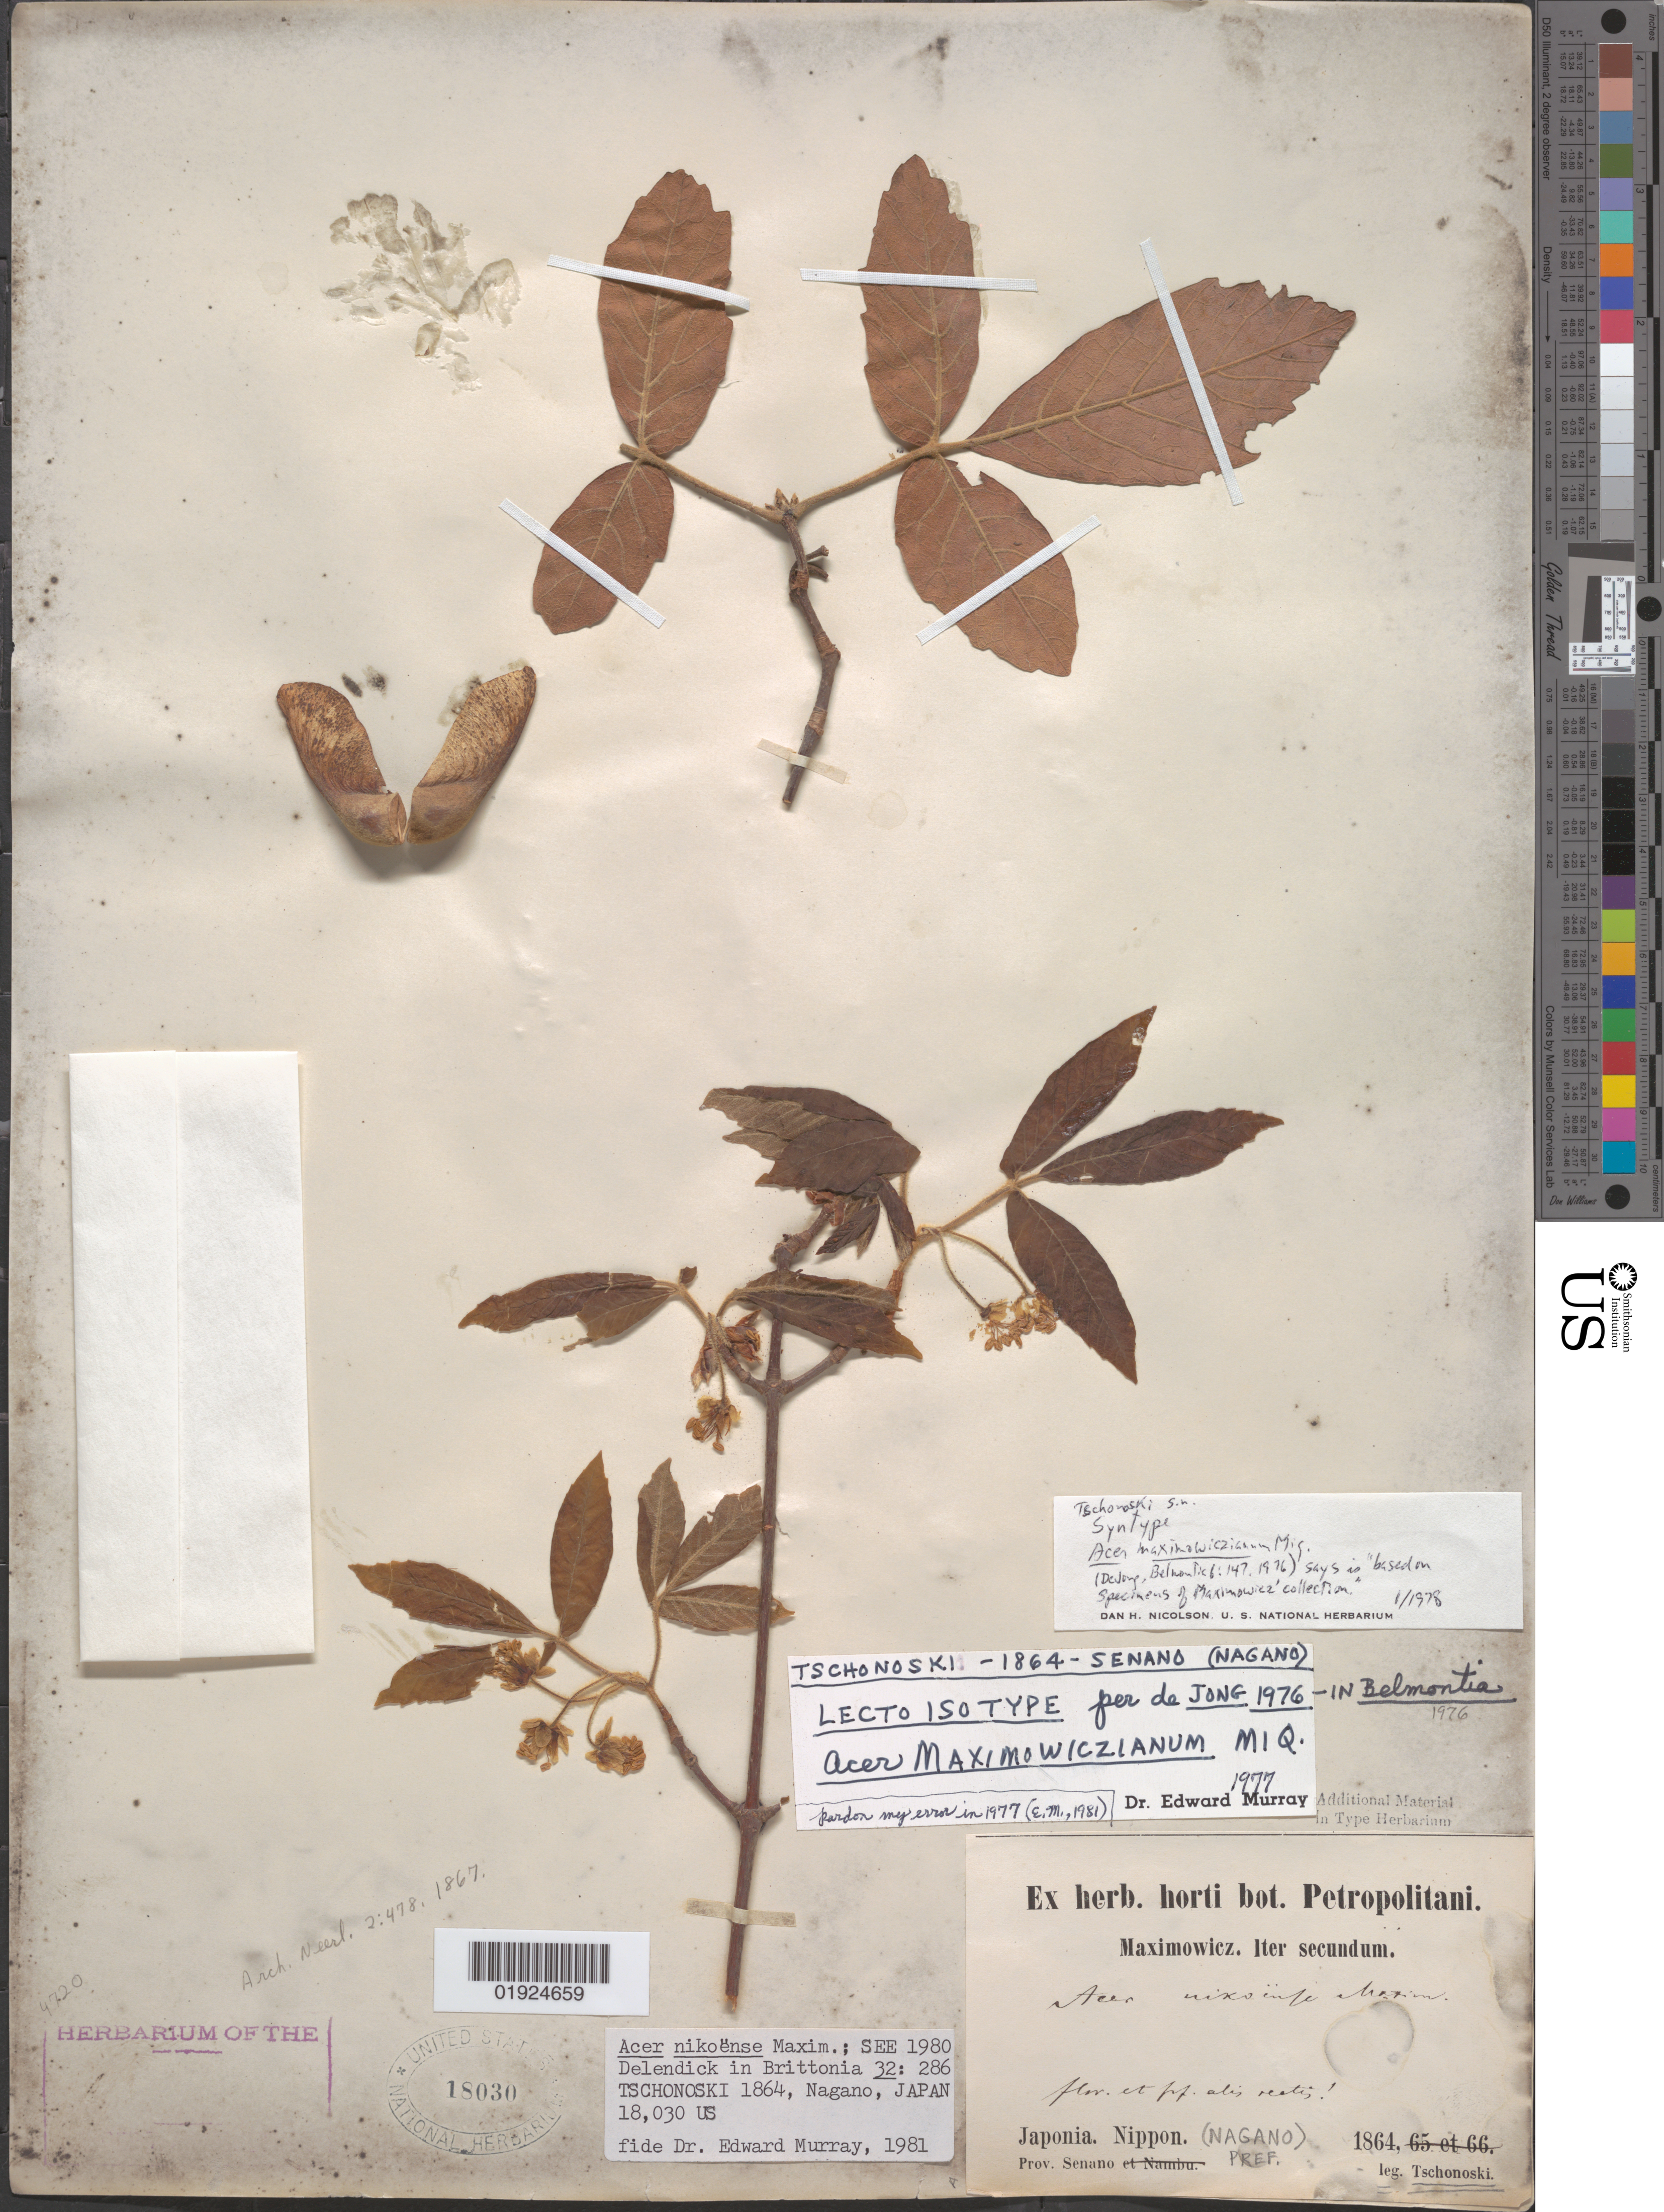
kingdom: Plantae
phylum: Tracheophyta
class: Magnoliopsida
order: Sapindales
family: Sapindaceae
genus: Acer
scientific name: Acer nikoense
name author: (Miq.) Maxim.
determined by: Murray, Edward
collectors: S. Tschonoski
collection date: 1864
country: Japan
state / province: Nagano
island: Honshu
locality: Prov. Senano [Nagano ?]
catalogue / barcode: US 18030